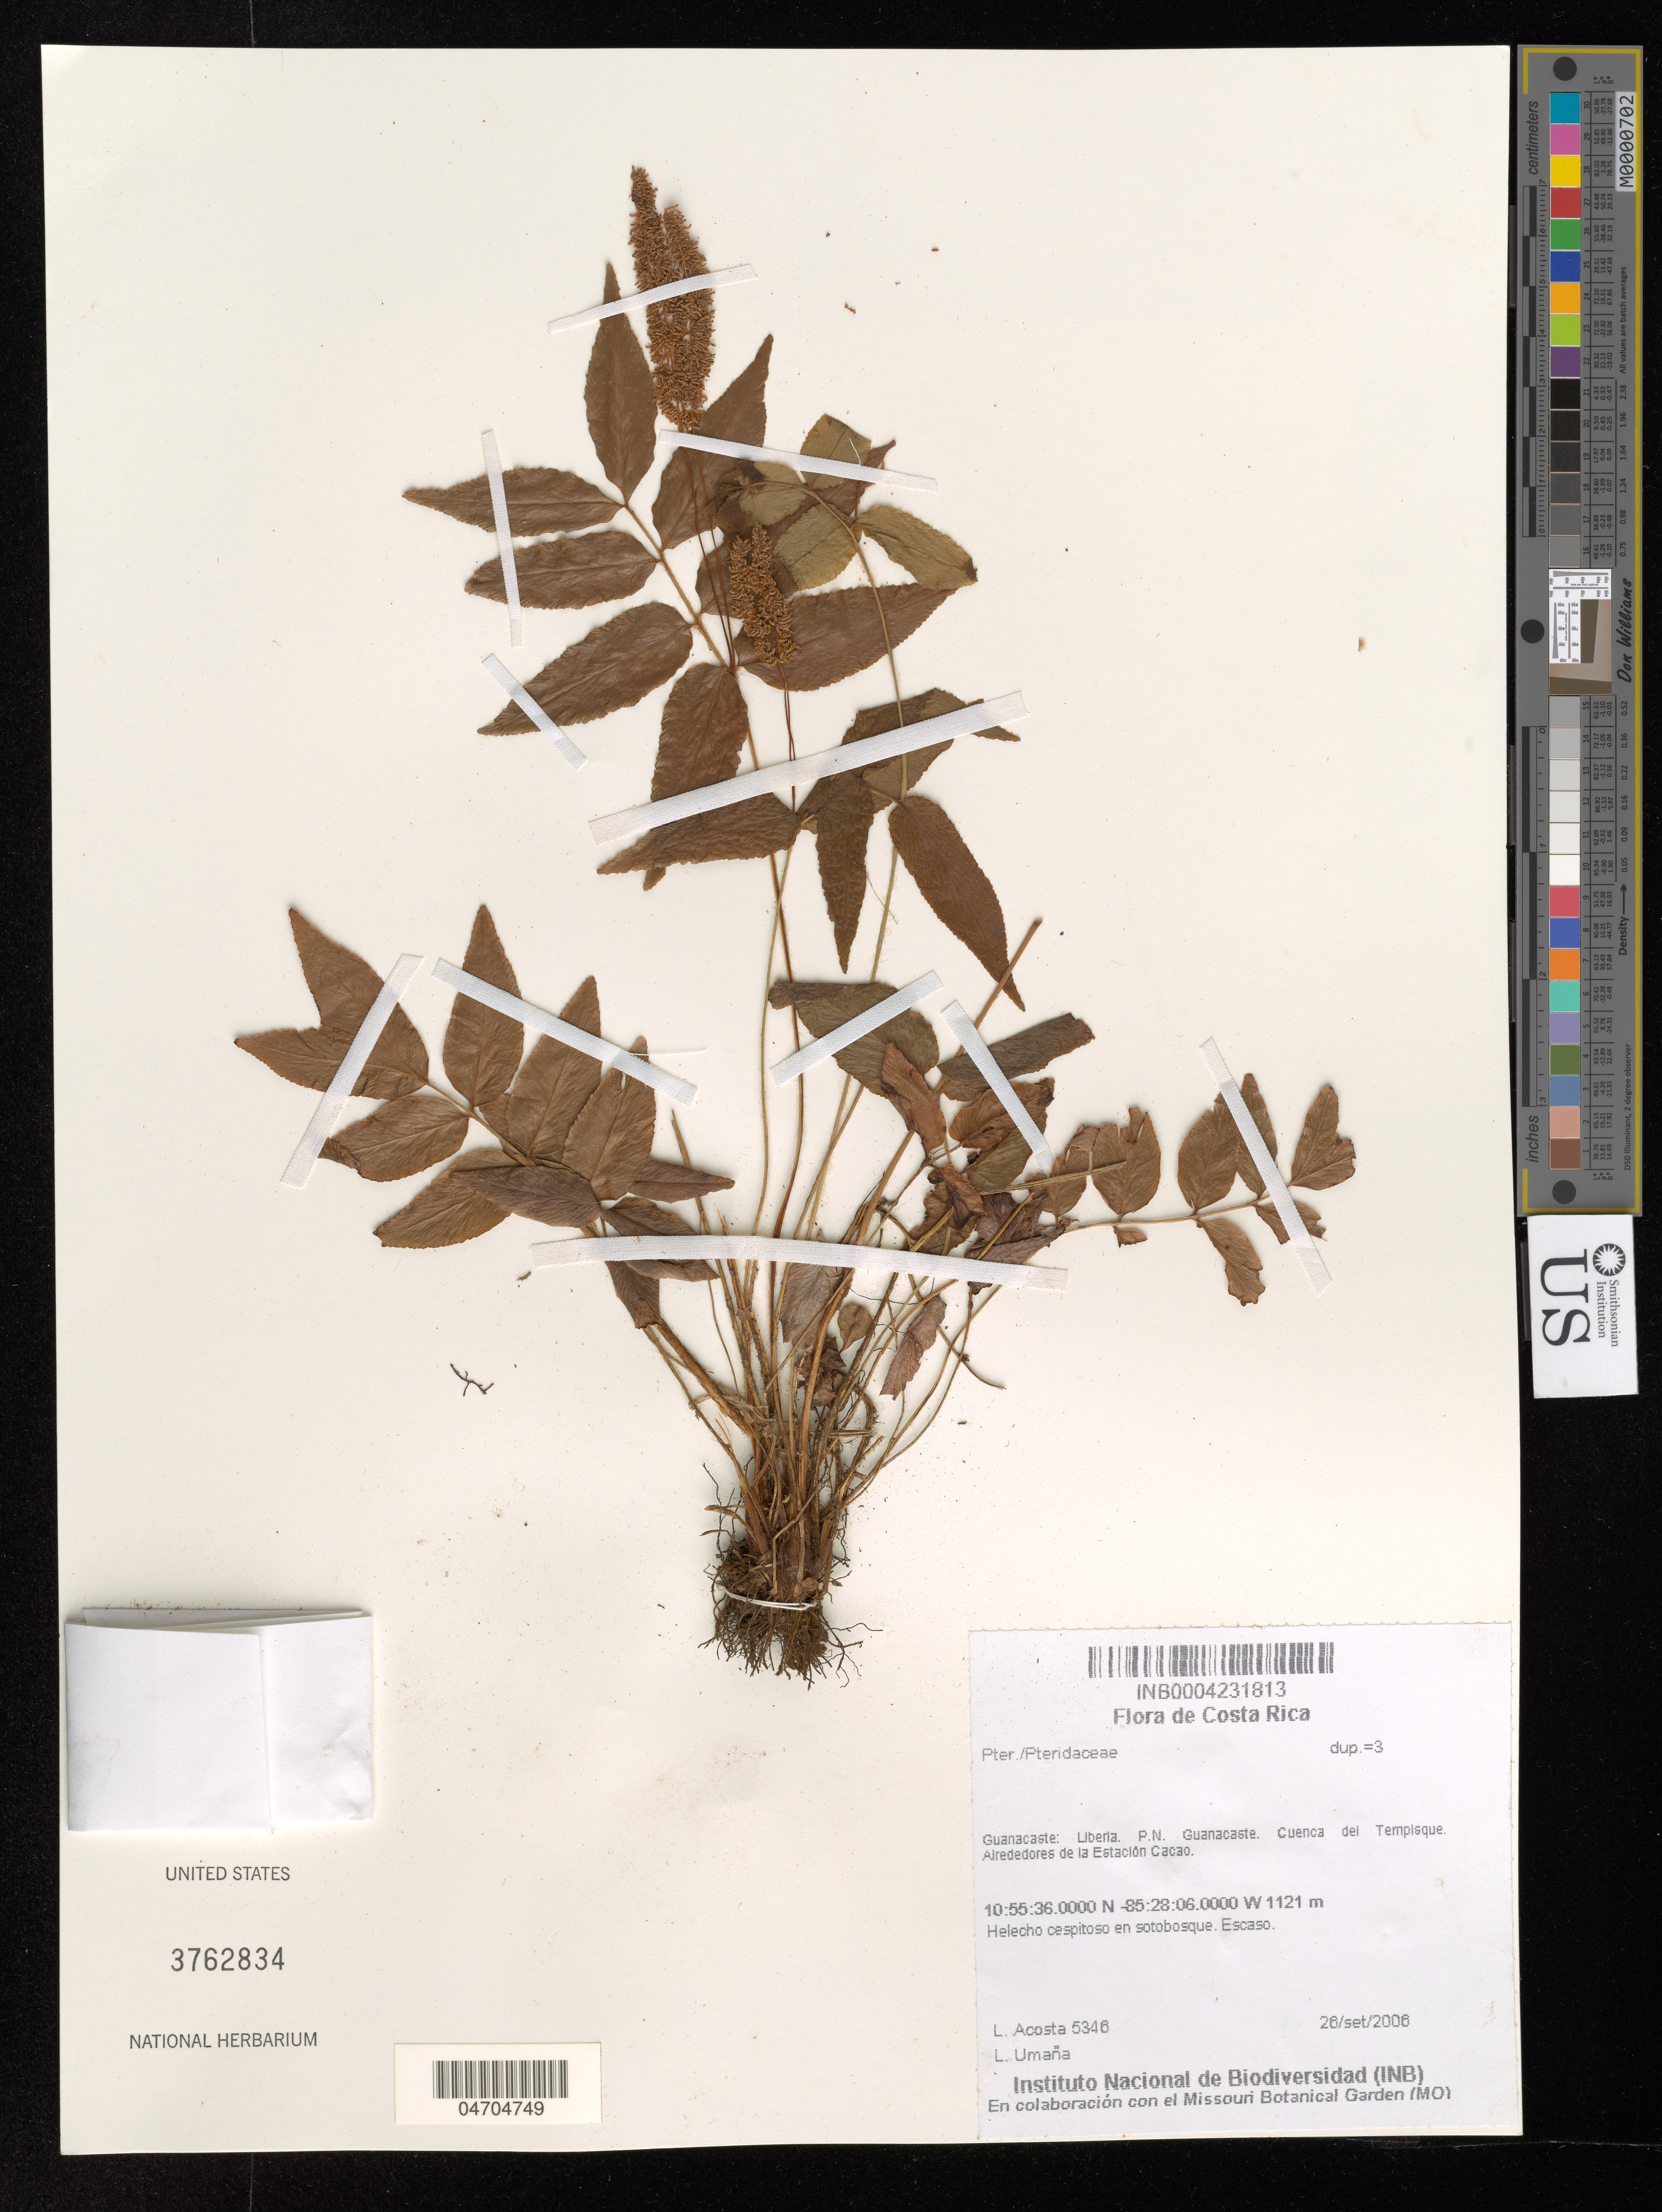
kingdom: Plantae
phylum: Tracheophyta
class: Polypodiopsida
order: Polypodiales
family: Pteridaceae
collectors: L. Acosta & L. Umaña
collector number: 5346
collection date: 2006-09-26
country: Costa Rica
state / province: Guanacaste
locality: Liberia. P. N. Guanacaste. Cuenca del Tempisque. Alrededores de la Estación Cacao.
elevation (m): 1121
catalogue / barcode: US 3762834